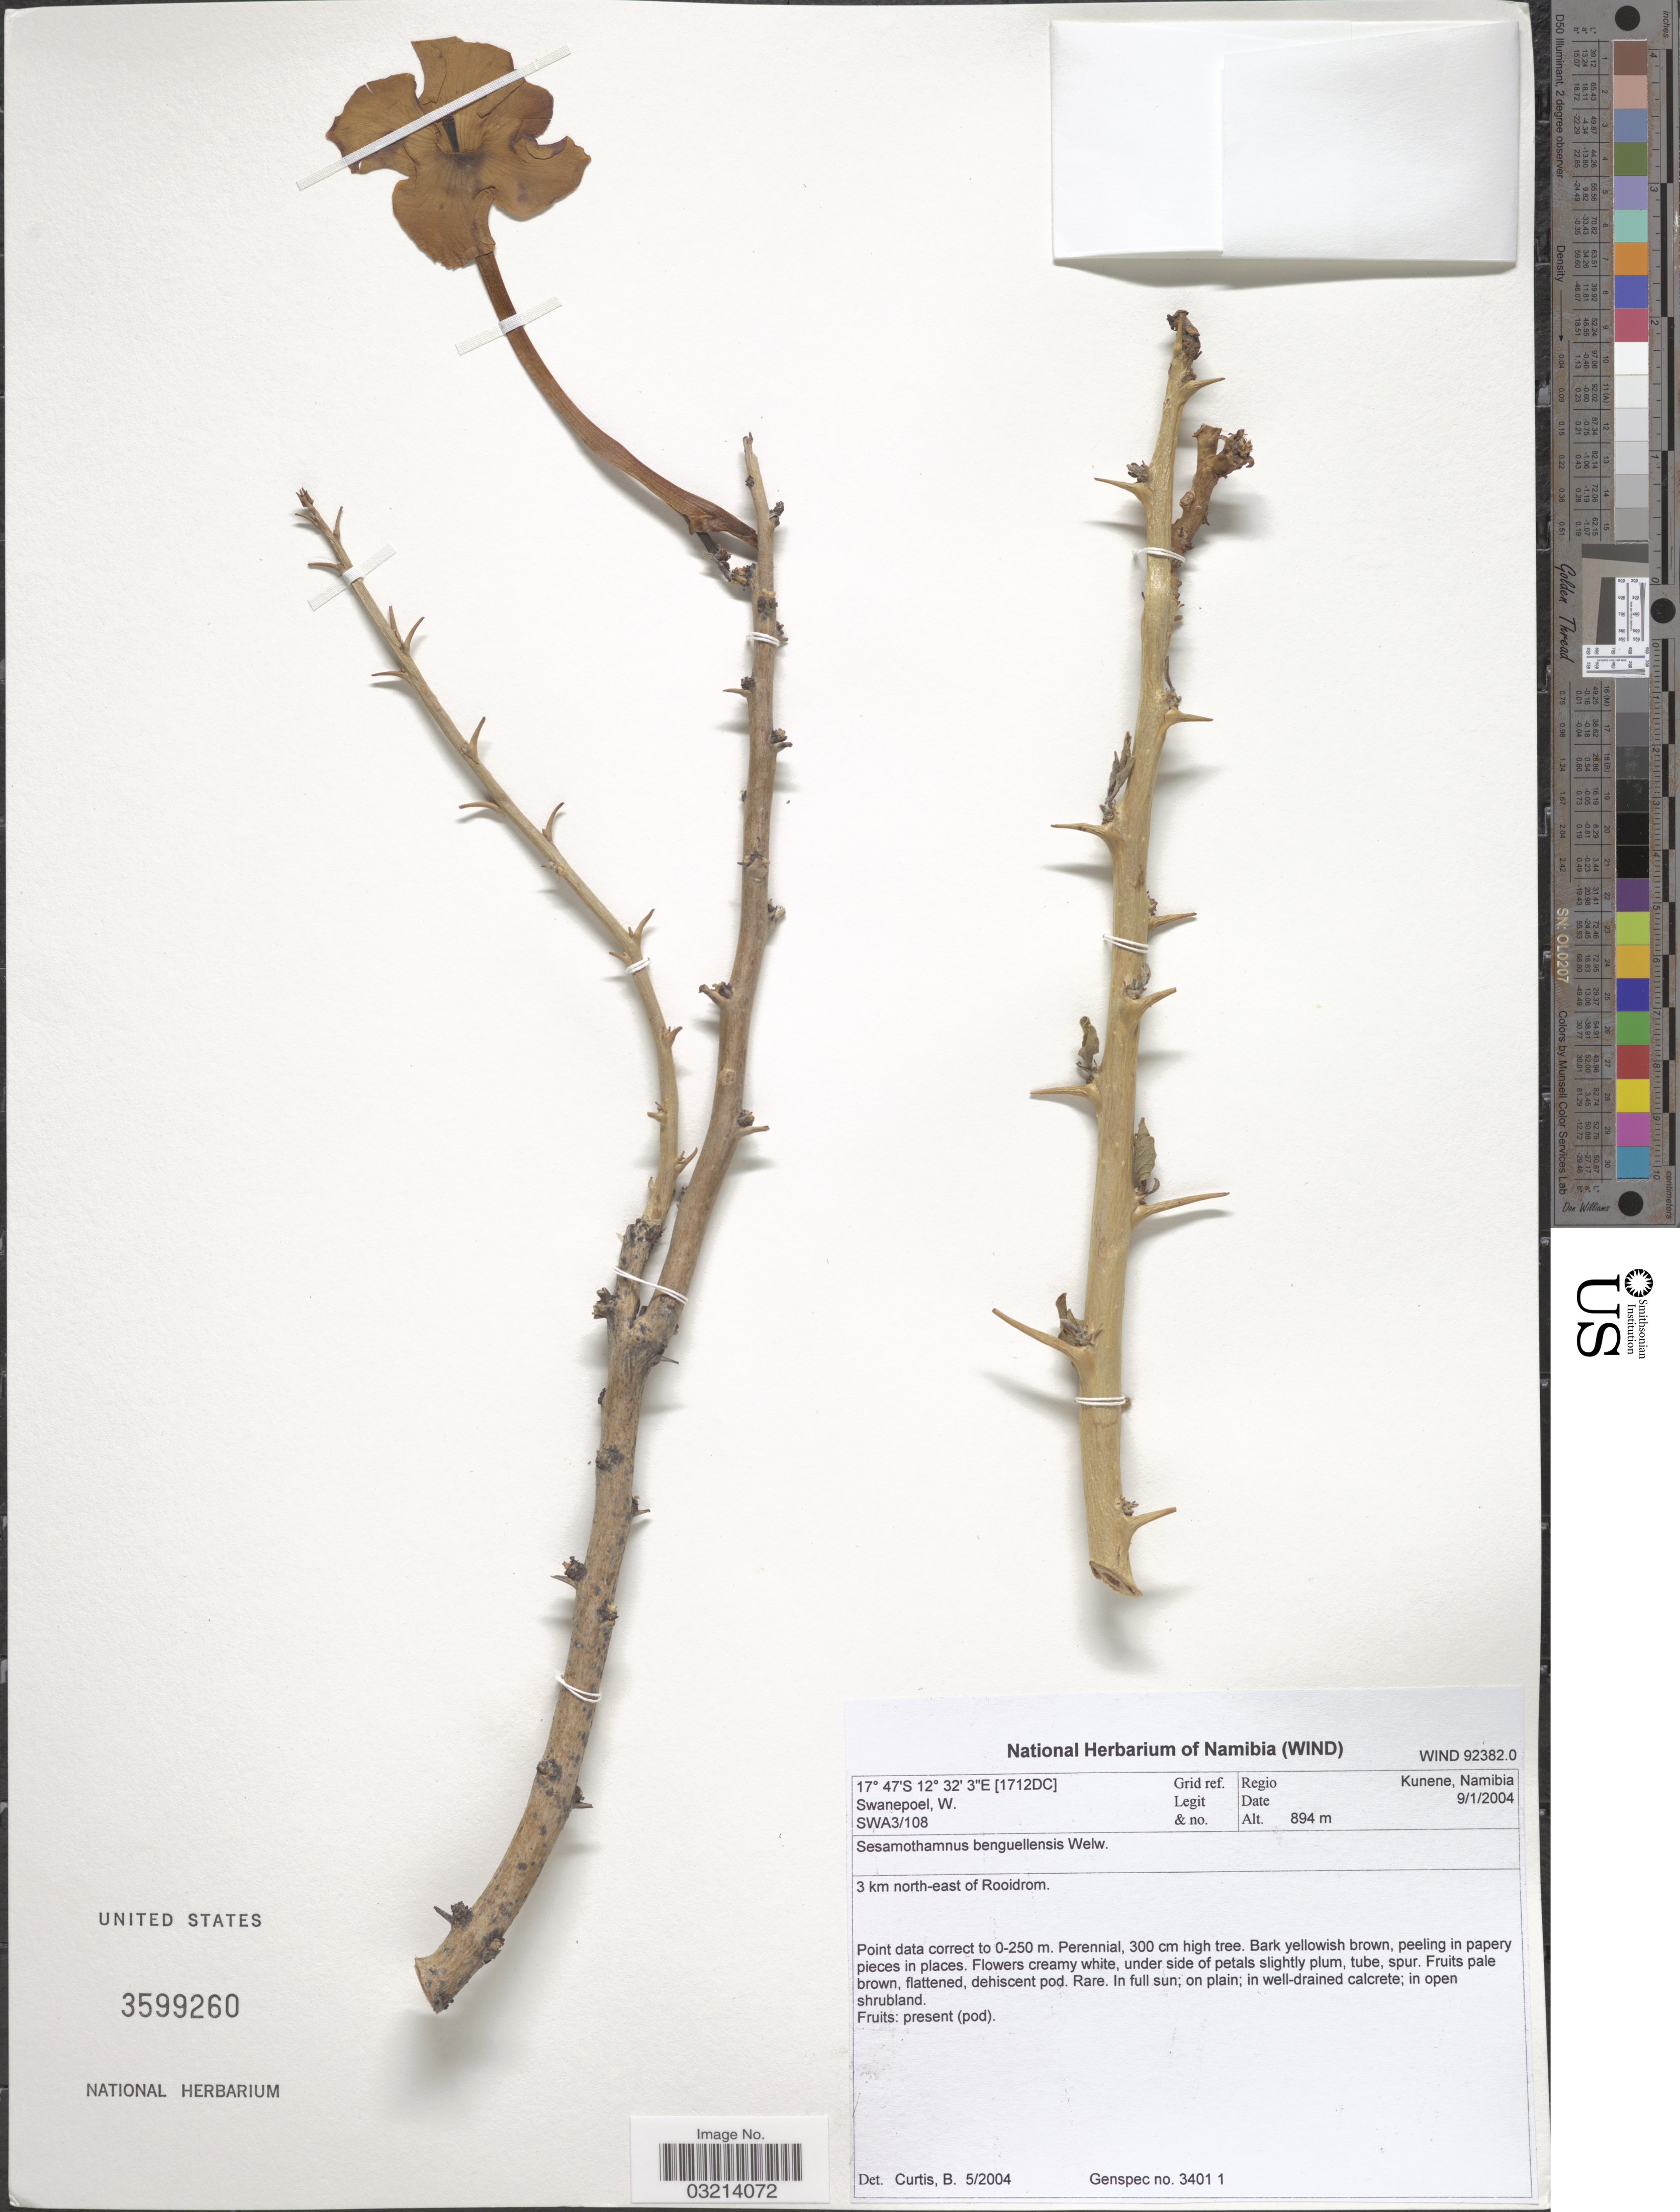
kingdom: Plantae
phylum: Tracheophyta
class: Magnoliopsida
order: Lamiales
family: Pedaliaceae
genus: Sesamothamnus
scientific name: Sesamothamnus benguellensis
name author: Welw.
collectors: W. Swanepoel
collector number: SWA3/108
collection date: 2004-01-09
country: Namibia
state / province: Kunene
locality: Grid ref. [1712DC] Regio Kunene, Namibia. 3 km north-east of Rooidrom.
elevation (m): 894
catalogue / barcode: US 3599260